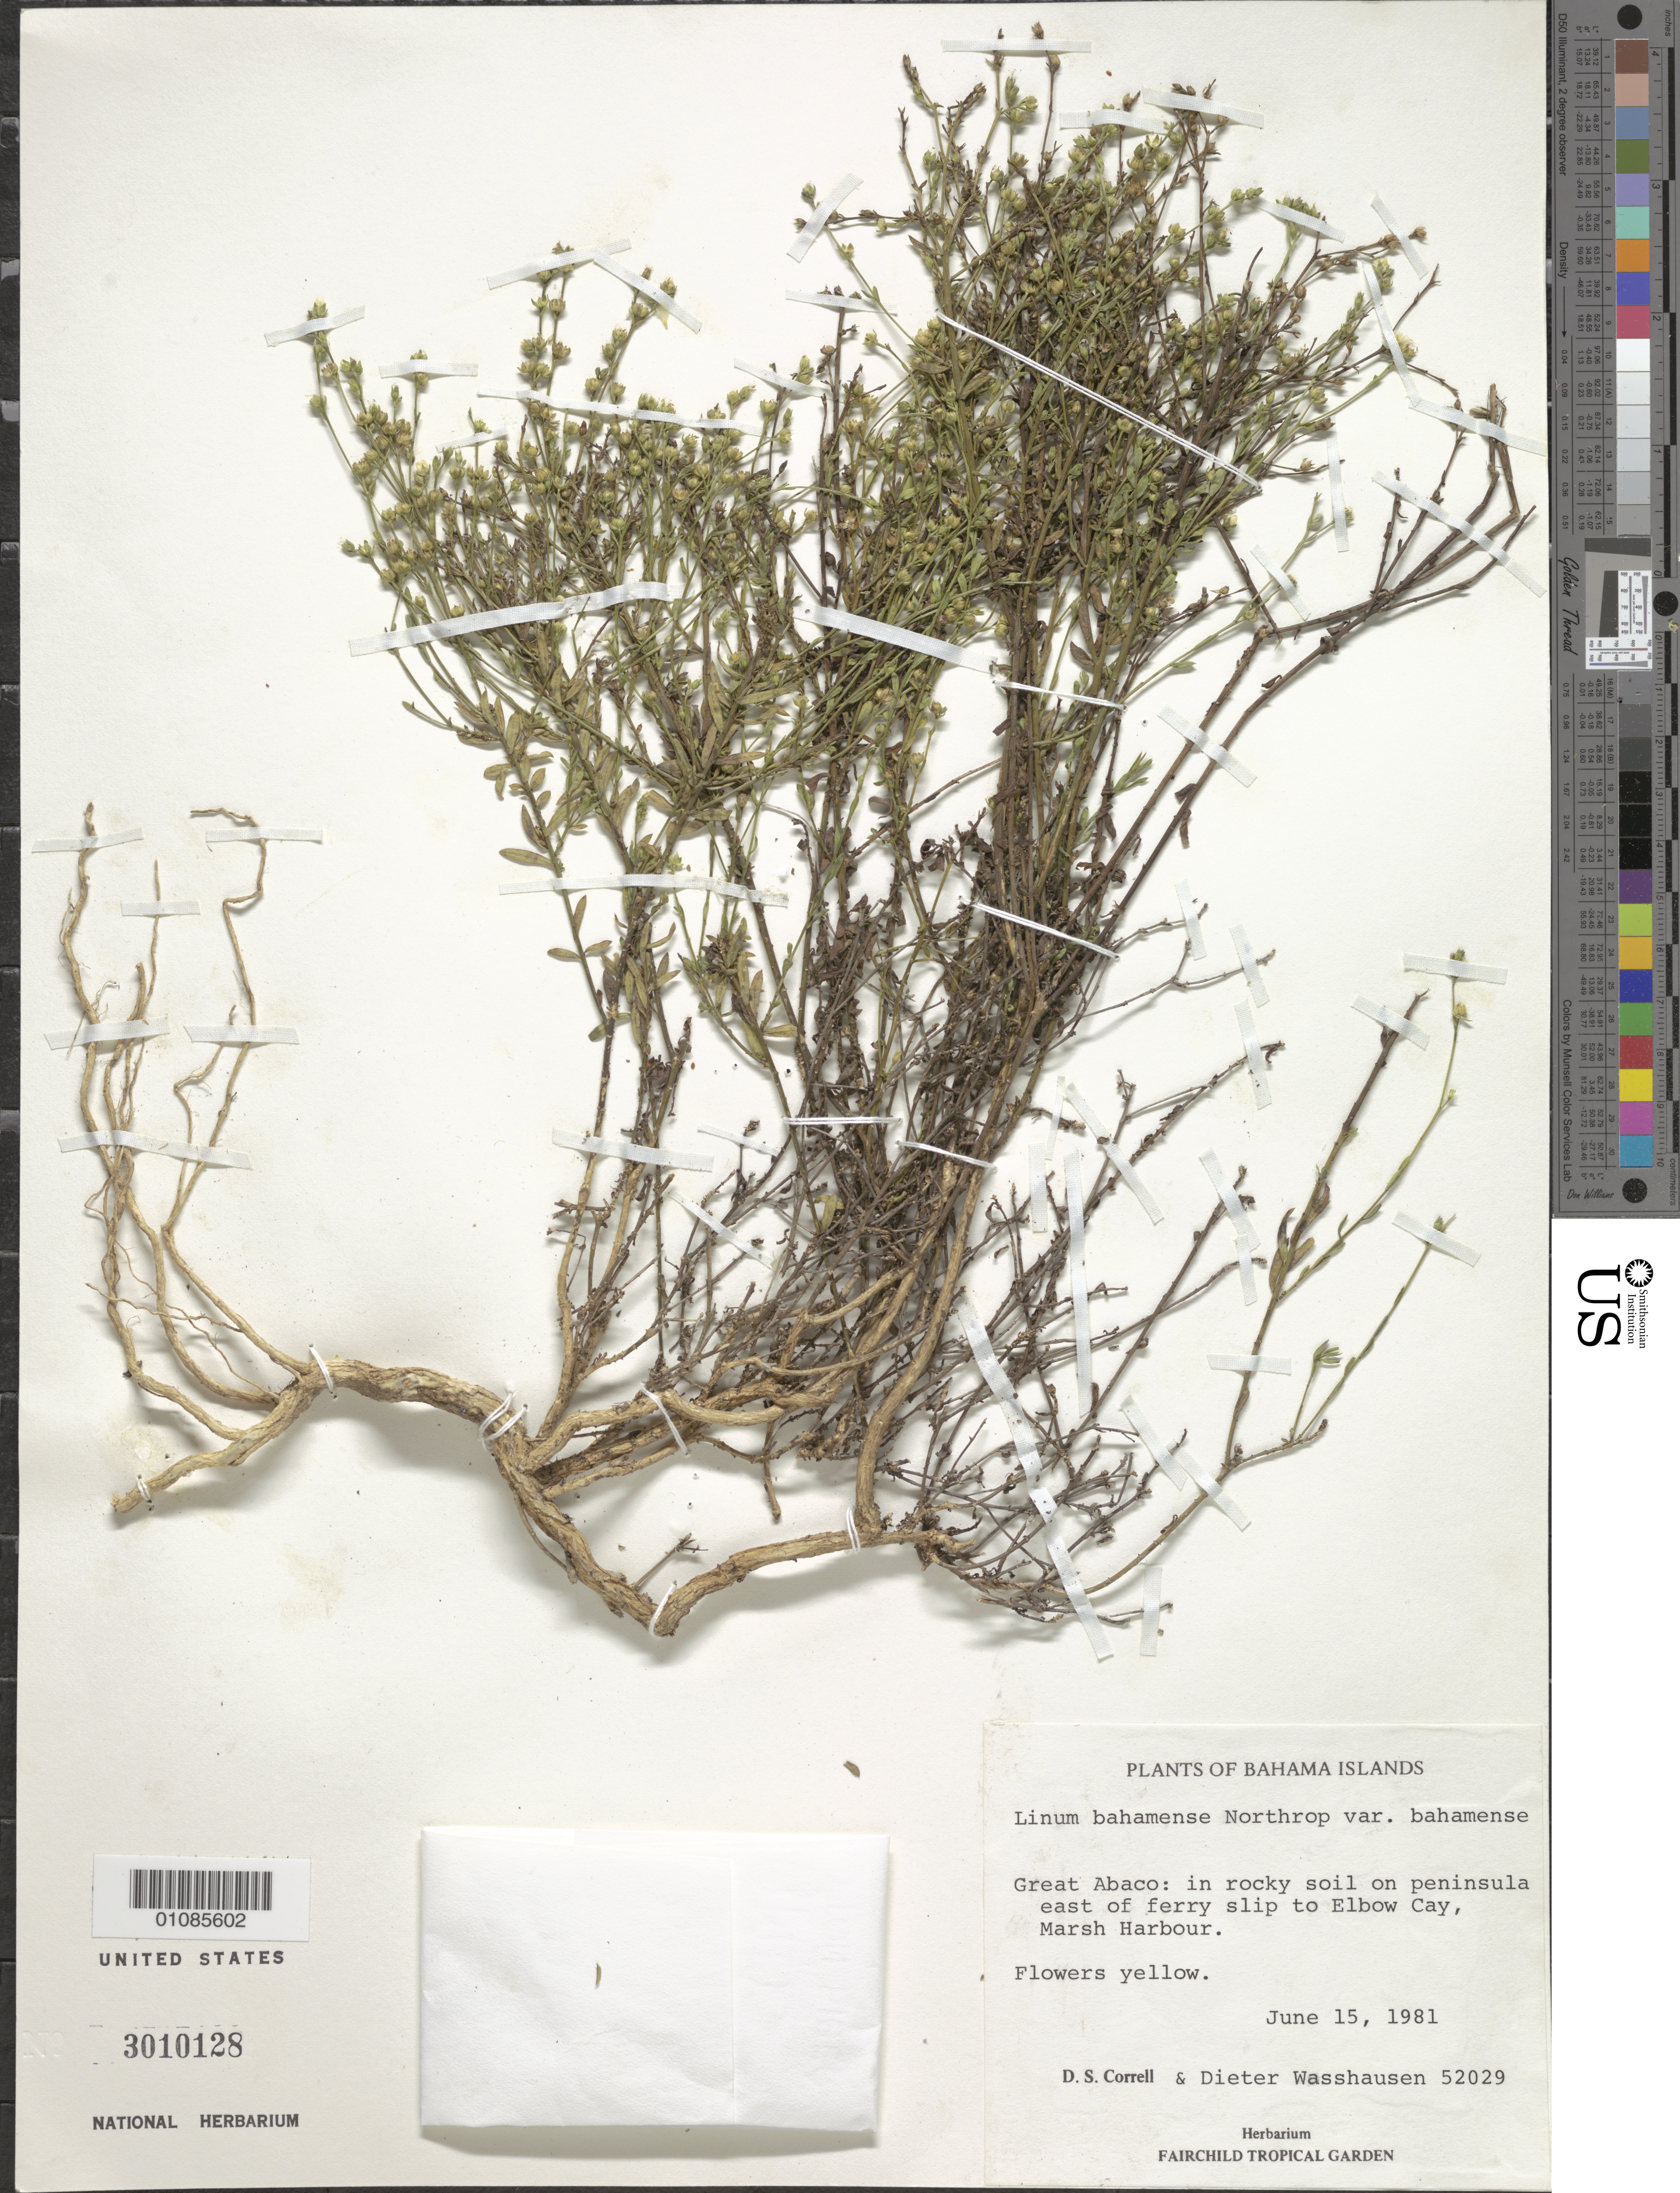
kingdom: Plantae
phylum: Tracheophyta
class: Magnoliopsida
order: Malpighiales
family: Linaceae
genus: Linum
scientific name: Linum bahamense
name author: Northr.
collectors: D. S. Correll & D. C. Wasshausen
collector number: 52029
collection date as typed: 15 Jun 1981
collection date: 1981-06-15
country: Bahamas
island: Great Abaco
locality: Great Abaco: in rocky soil on peninsula E of ferry slip to Elbow Cay, Marsh Harbour.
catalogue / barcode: US 3010128